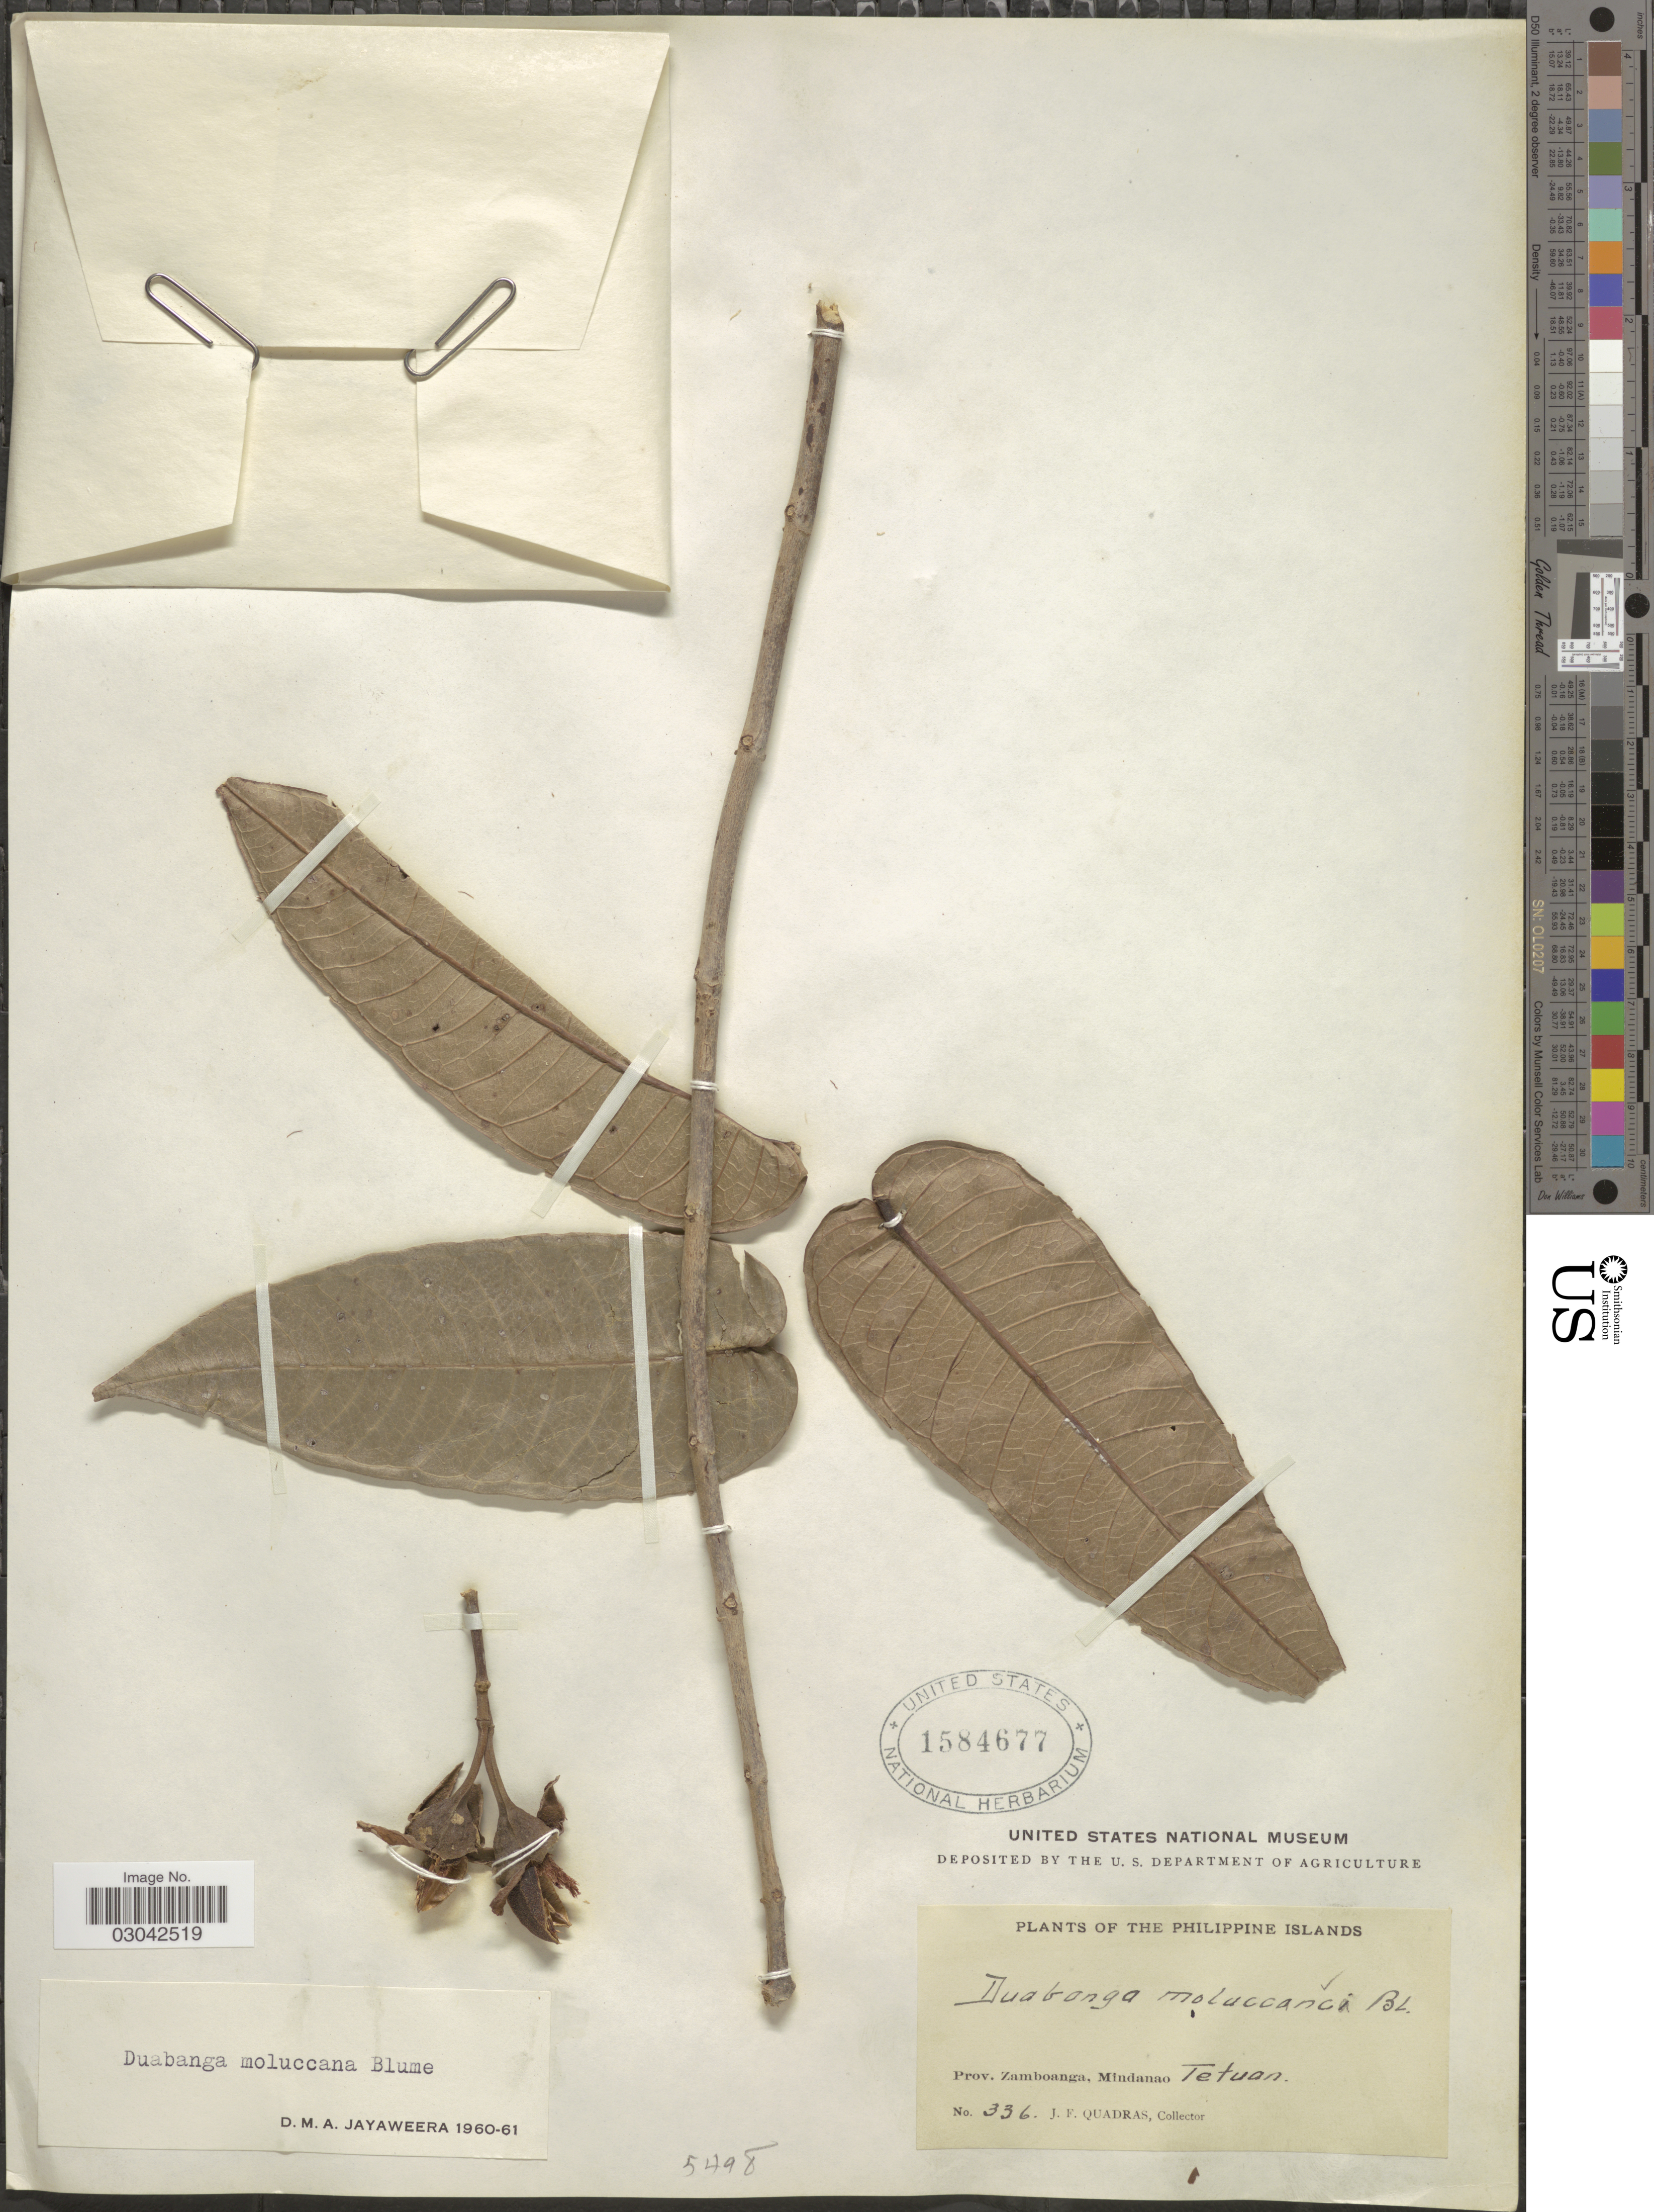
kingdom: Plantae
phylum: Tracheophyta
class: Magnoliopsida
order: Myrtales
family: Lythraceae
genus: Duabanga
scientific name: Duabanga moluccana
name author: Blume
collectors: J. Quadras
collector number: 336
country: Philippines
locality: Prov. Zamboanga, Mindanao Tetuan.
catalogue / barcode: US 1584677